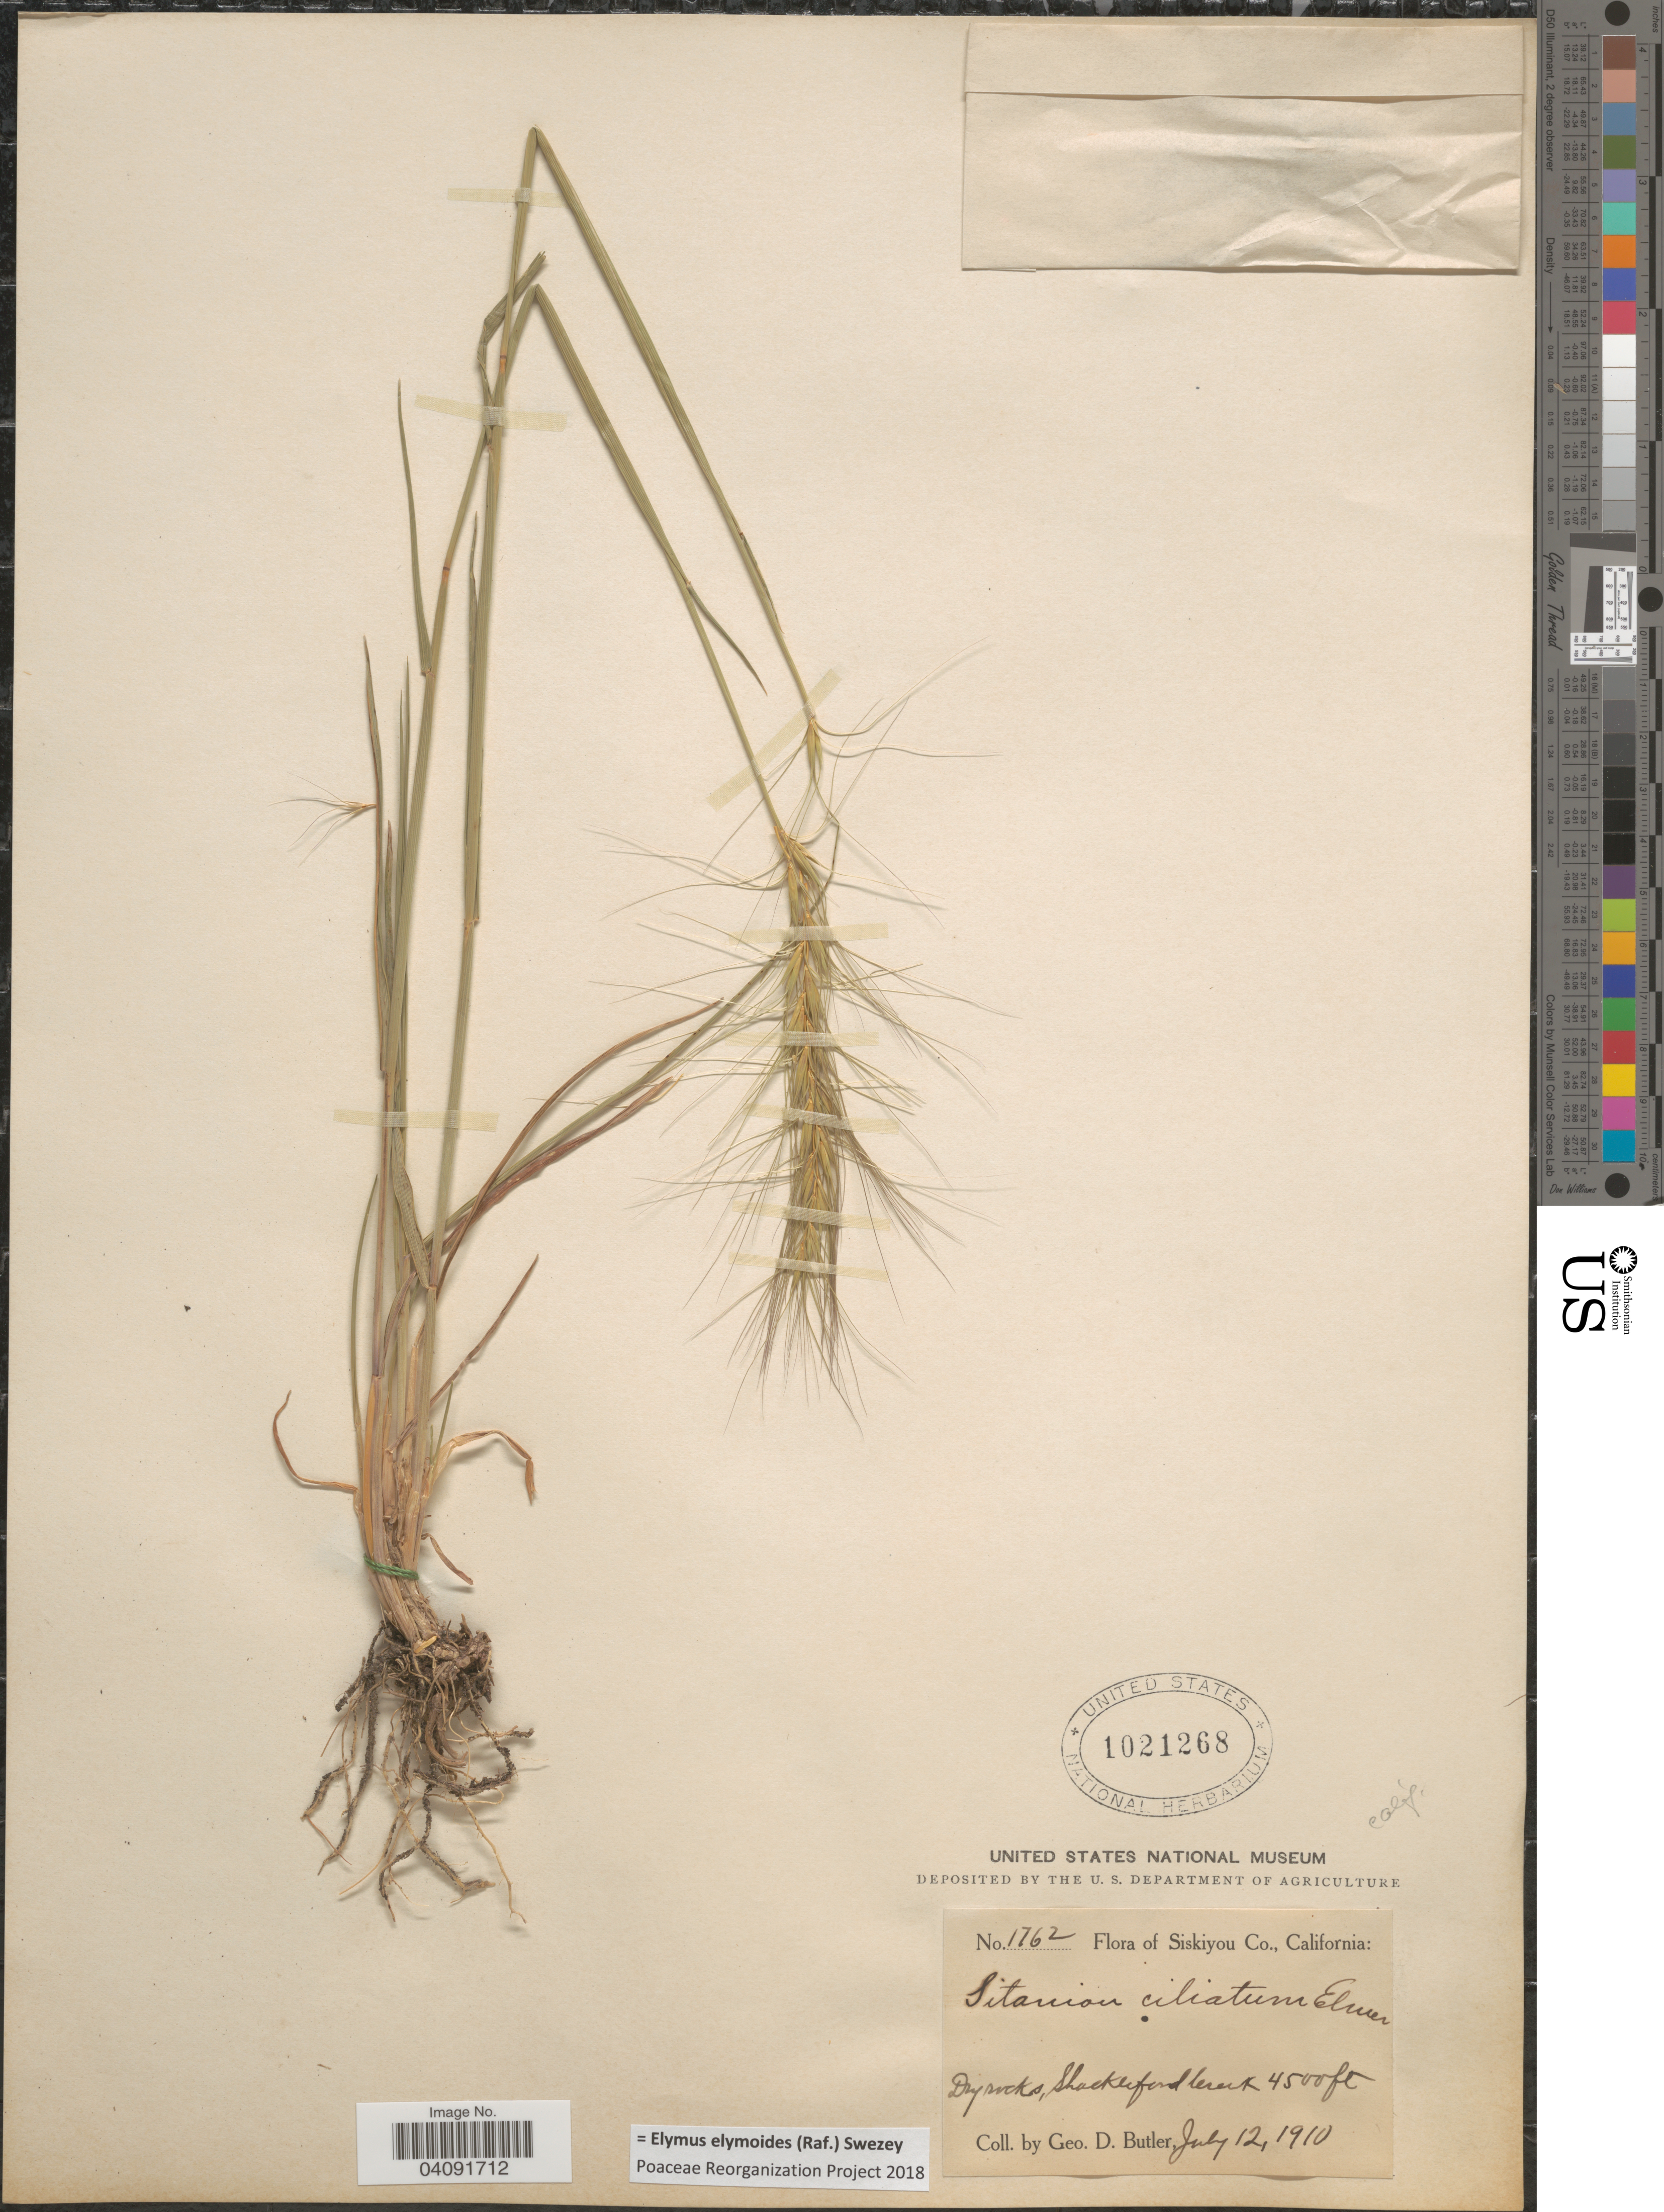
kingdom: Plantae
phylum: Tracheophyta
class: Liliopsida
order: Poales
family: Poaceae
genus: Elymus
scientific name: Elymus elymoides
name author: (Raf.) Swezey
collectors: G. D. Butler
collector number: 1762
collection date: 1910-07-12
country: United States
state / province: California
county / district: Siskiyou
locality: Siskiyou Co. Dry rocks, Shackleford Creek.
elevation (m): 1372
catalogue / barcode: US 1021268